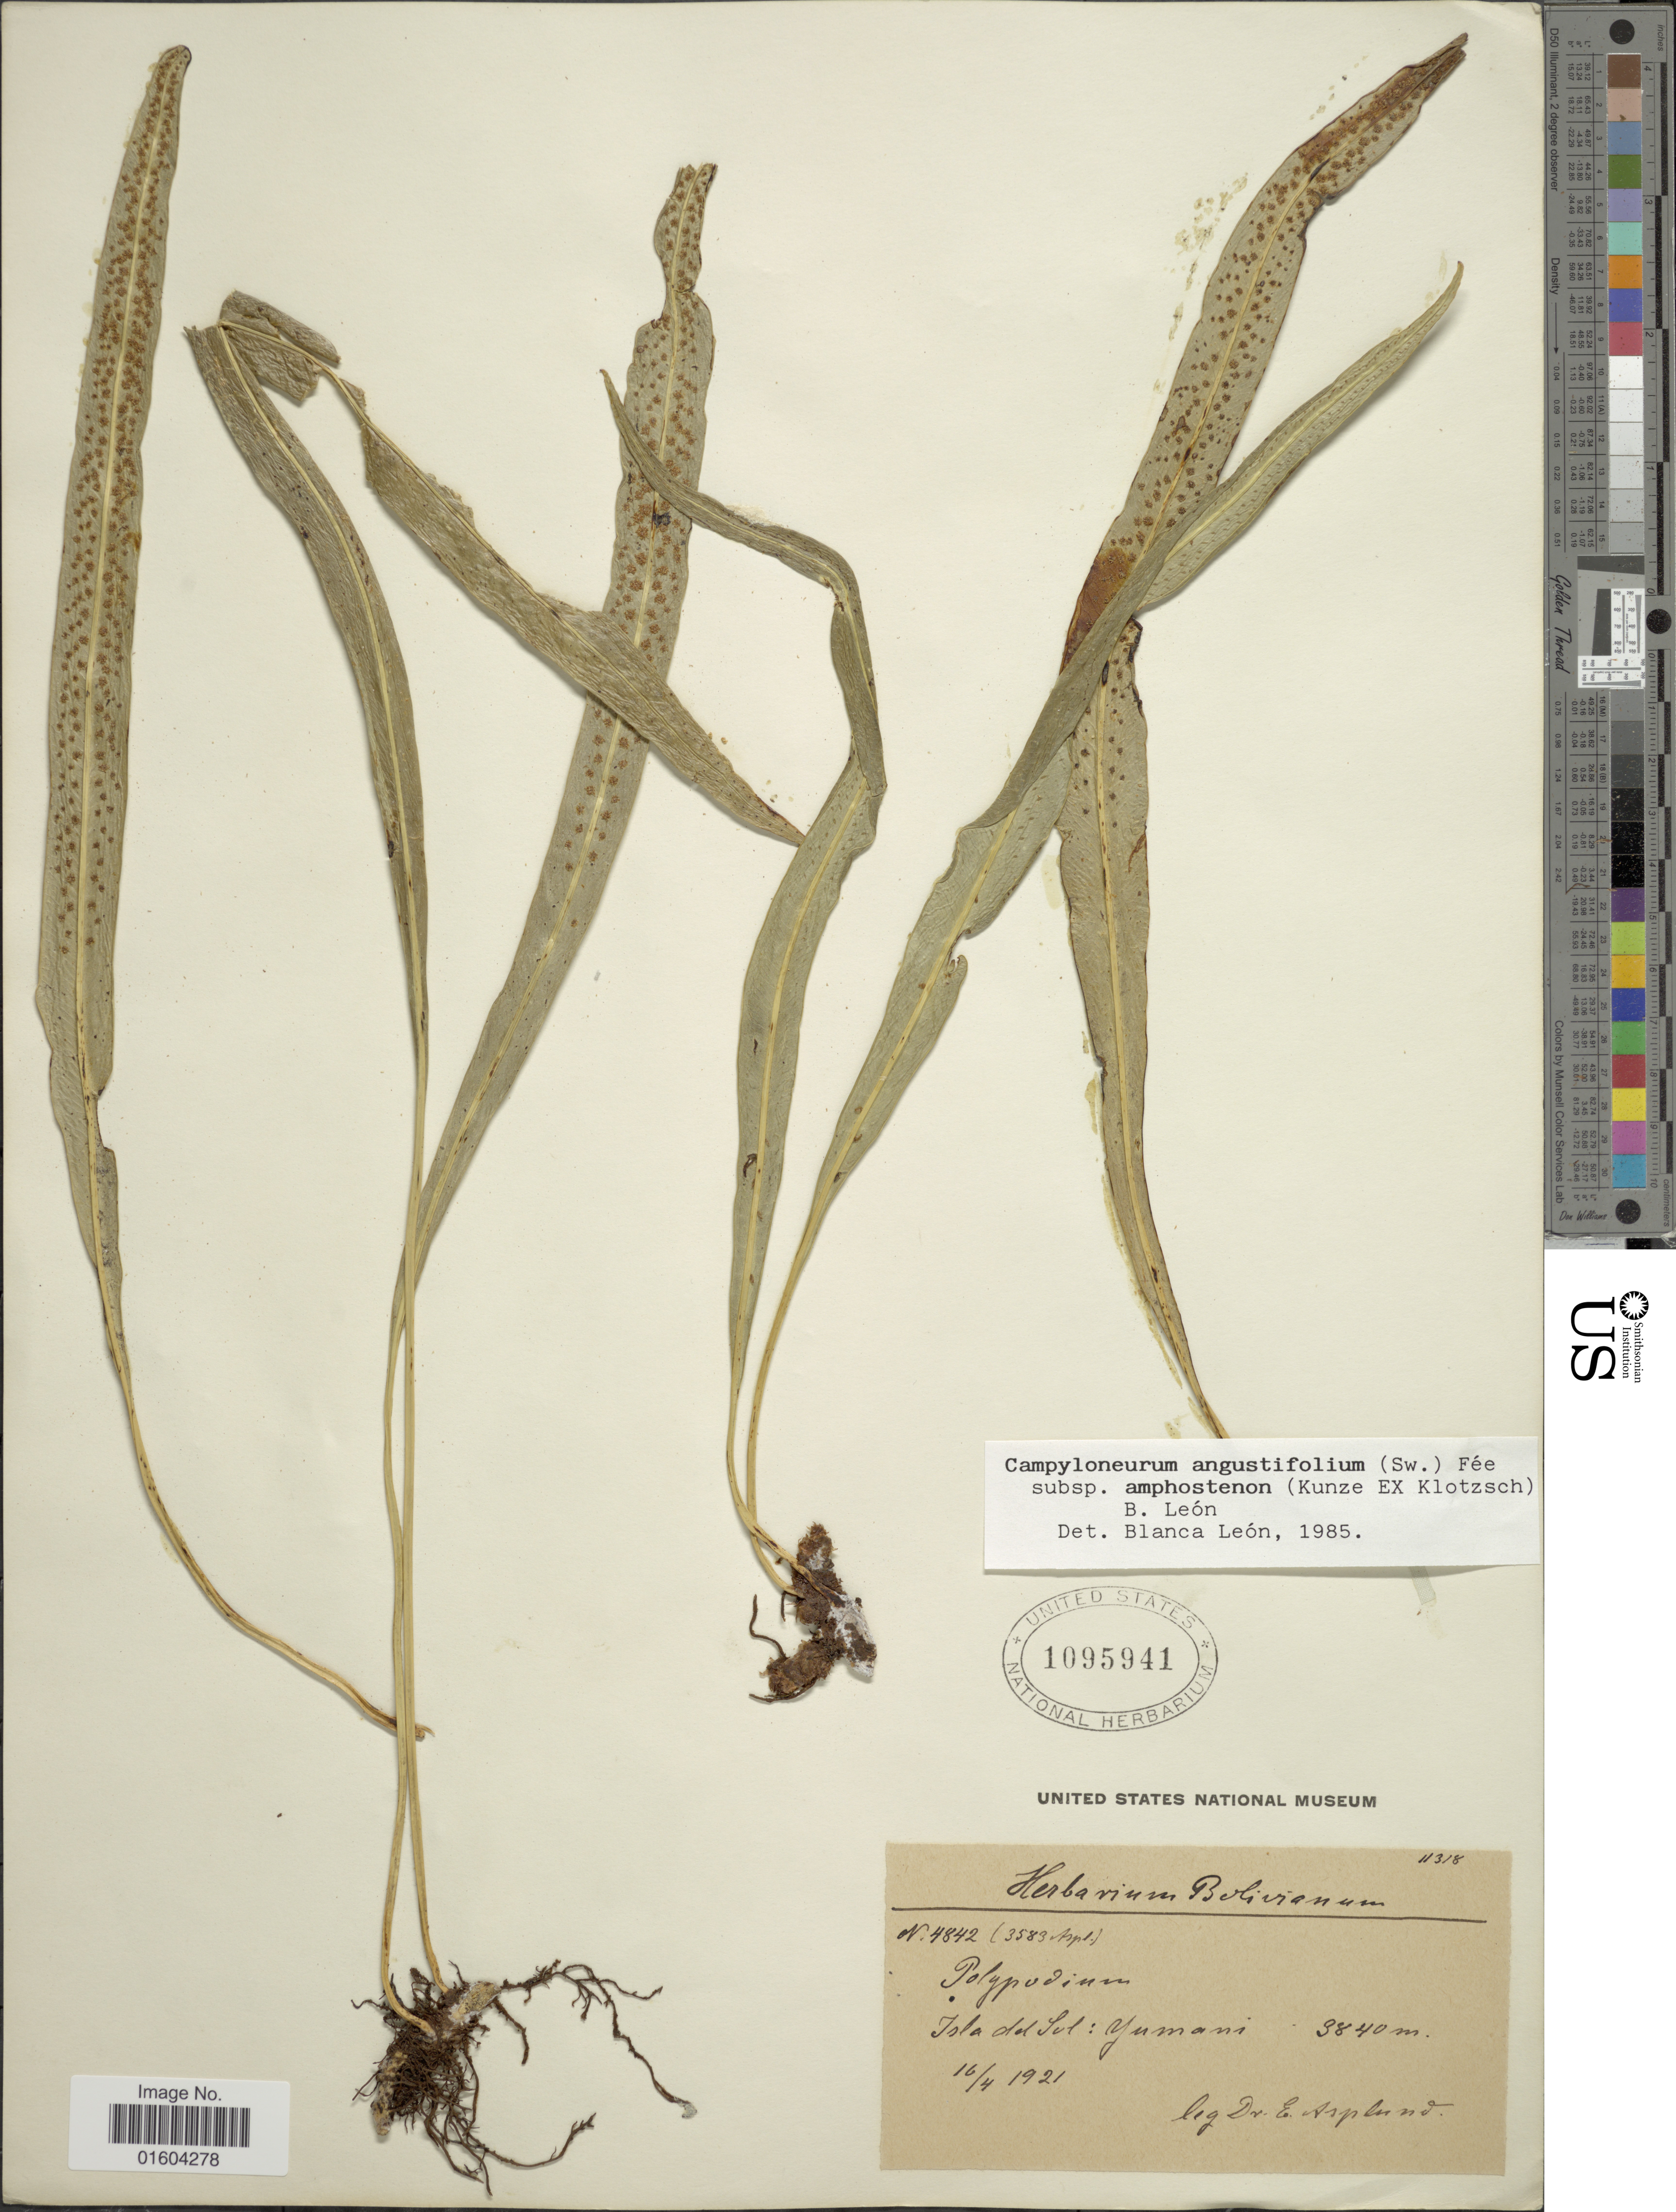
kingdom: Plantae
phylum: Tracheophyta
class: Polypodiopsida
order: Polypodiales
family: Polypodiaceae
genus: Campyloneurum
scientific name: Campyloneurum densifolium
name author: (Hieron.) Lellinger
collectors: E. Asplund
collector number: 4842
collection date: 1921-04-16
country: Bolivia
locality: Ilsa del Sol: Yumani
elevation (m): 3840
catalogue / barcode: US 1095941